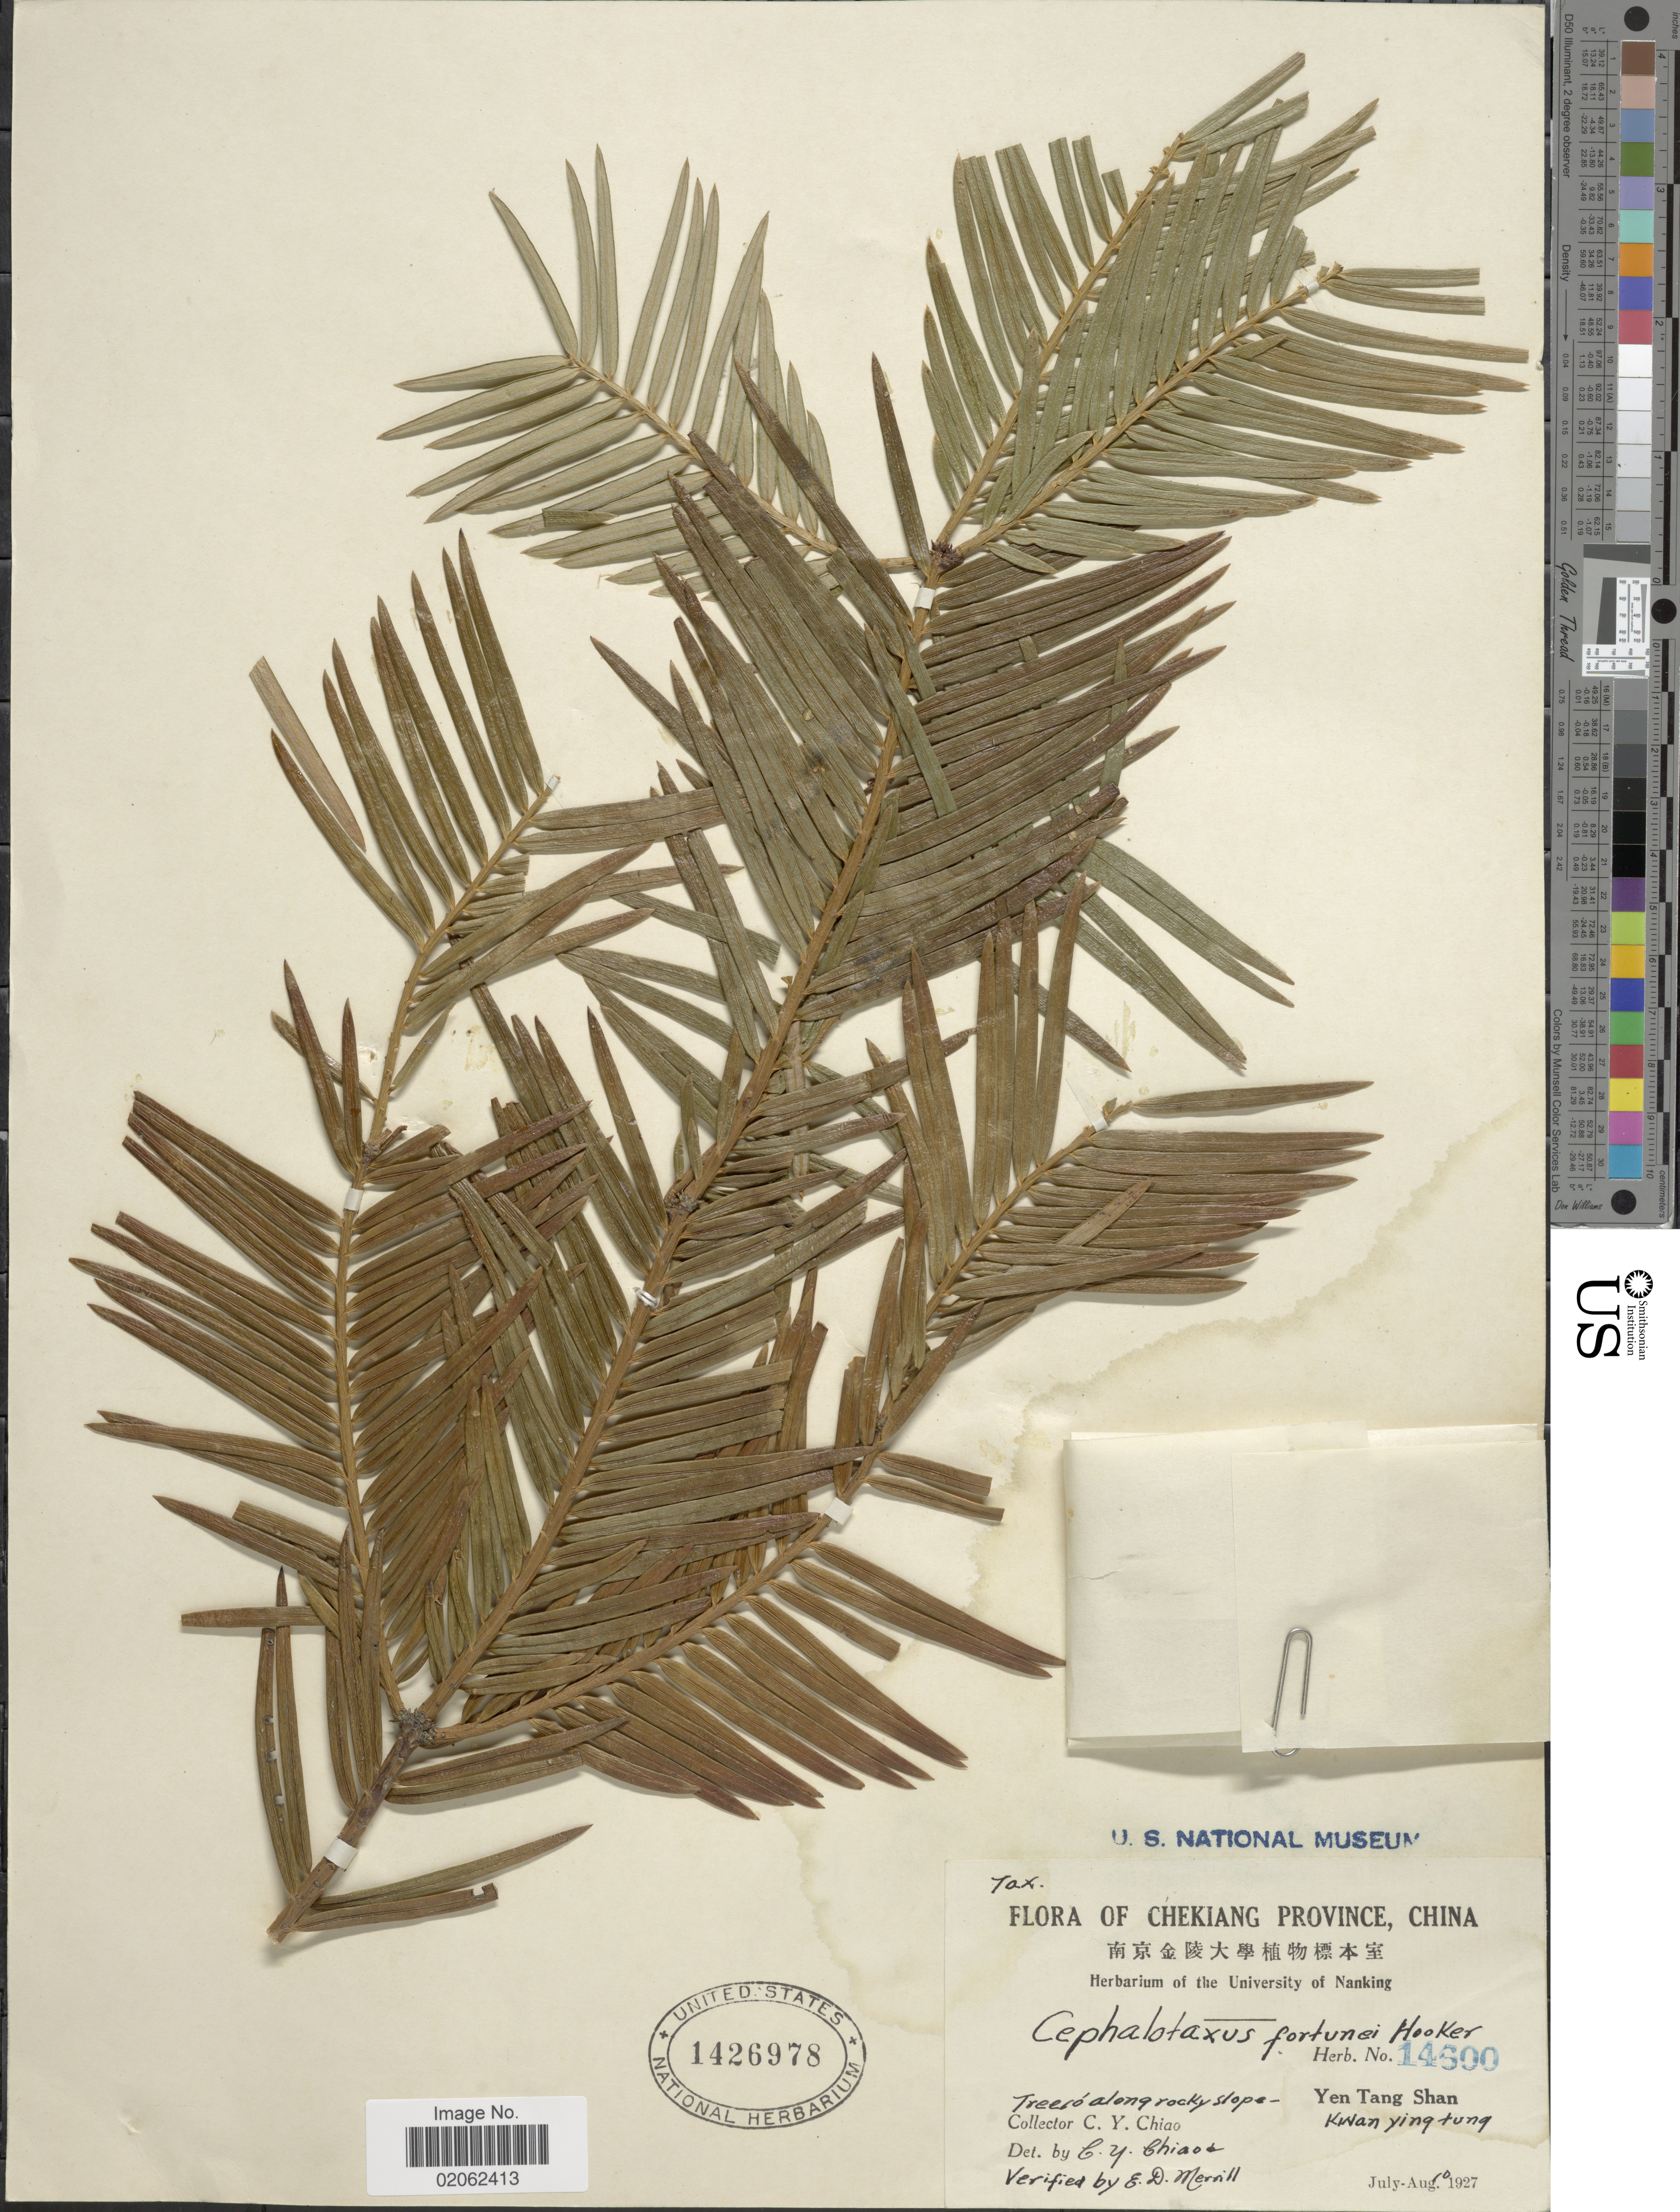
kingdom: Plantae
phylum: Tracheophyta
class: Pinopsida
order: Pinales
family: Cephalotaxaceae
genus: Cephalotaxus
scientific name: Cephalotaxus fortunei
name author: Hook.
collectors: C. Y. Chiao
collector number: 14600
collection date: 1927-08-10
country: China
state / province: Zhejiang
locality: Chekiang Province, Trees along rocky slope - Ye Tang Shan, Kwan Ying Tung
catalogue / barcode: US 1426978